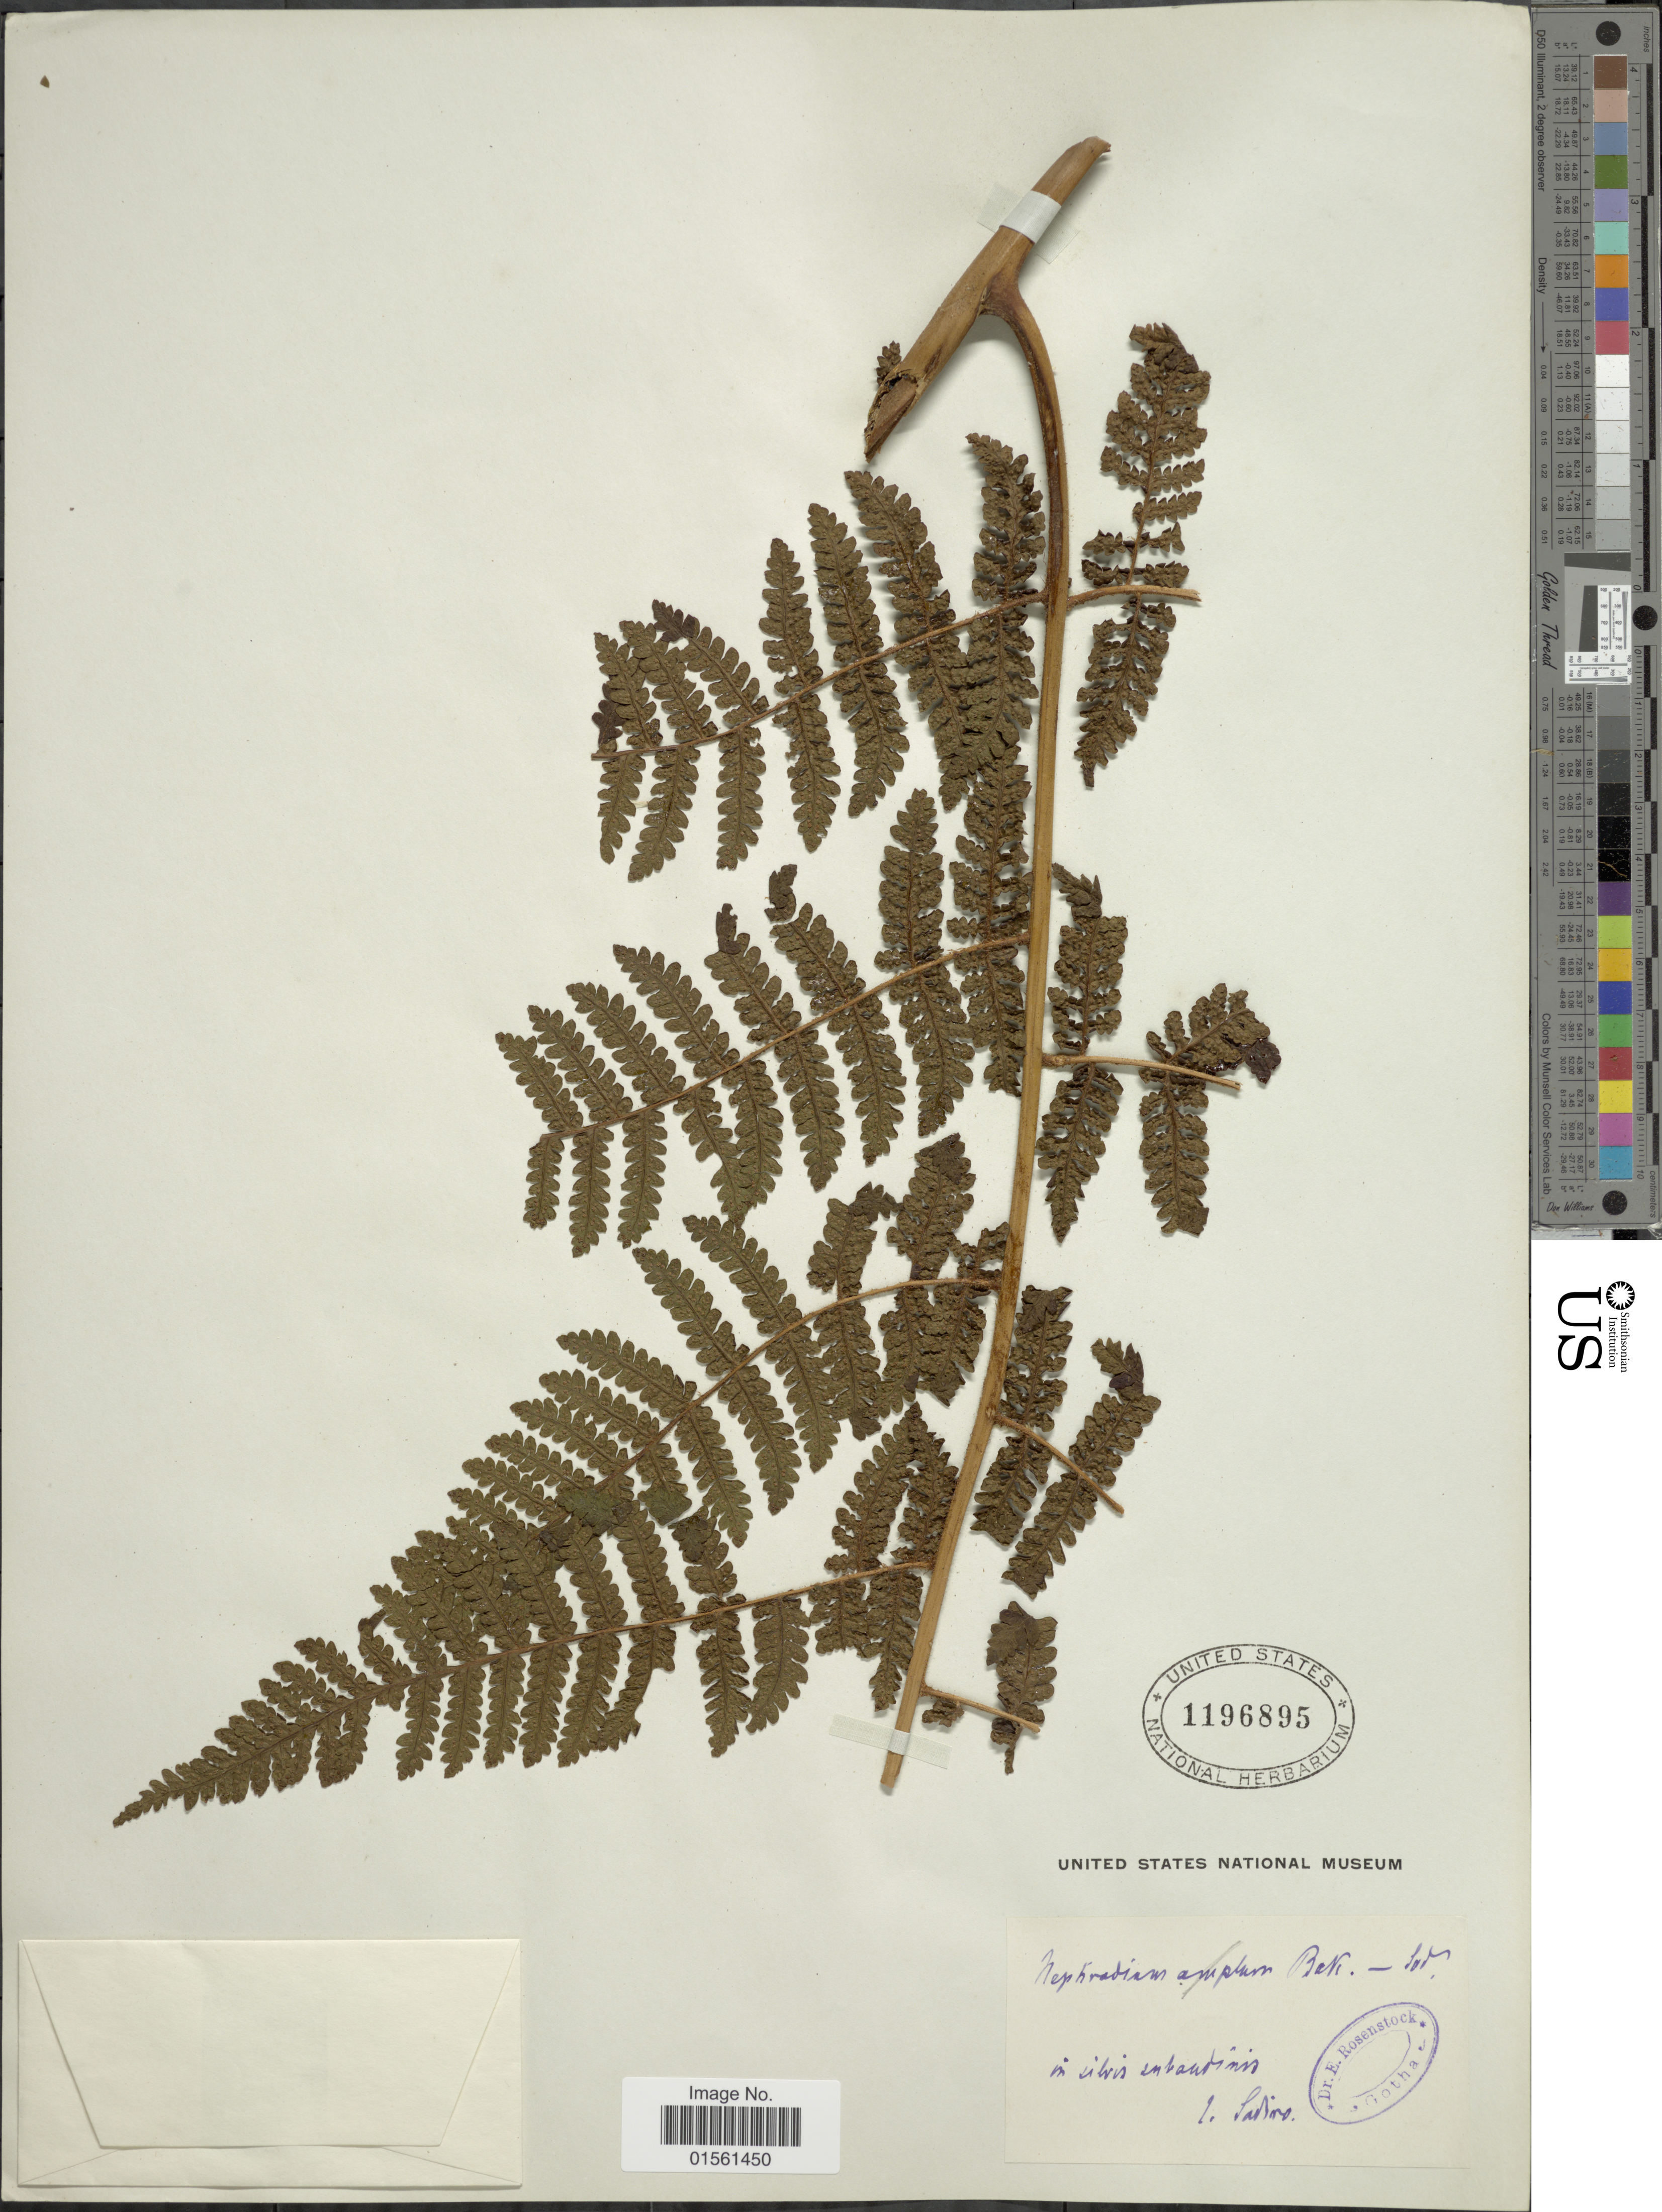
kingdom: Plantae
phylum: Tracheophyta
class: Polypodiopsida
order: Polypodiales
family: Dryopteridaceae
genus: Megalastrum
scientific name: Megalastrum sp.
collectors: Sodiro, --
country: Ecuador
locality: In silvis subandinis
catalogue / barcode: US 1196895